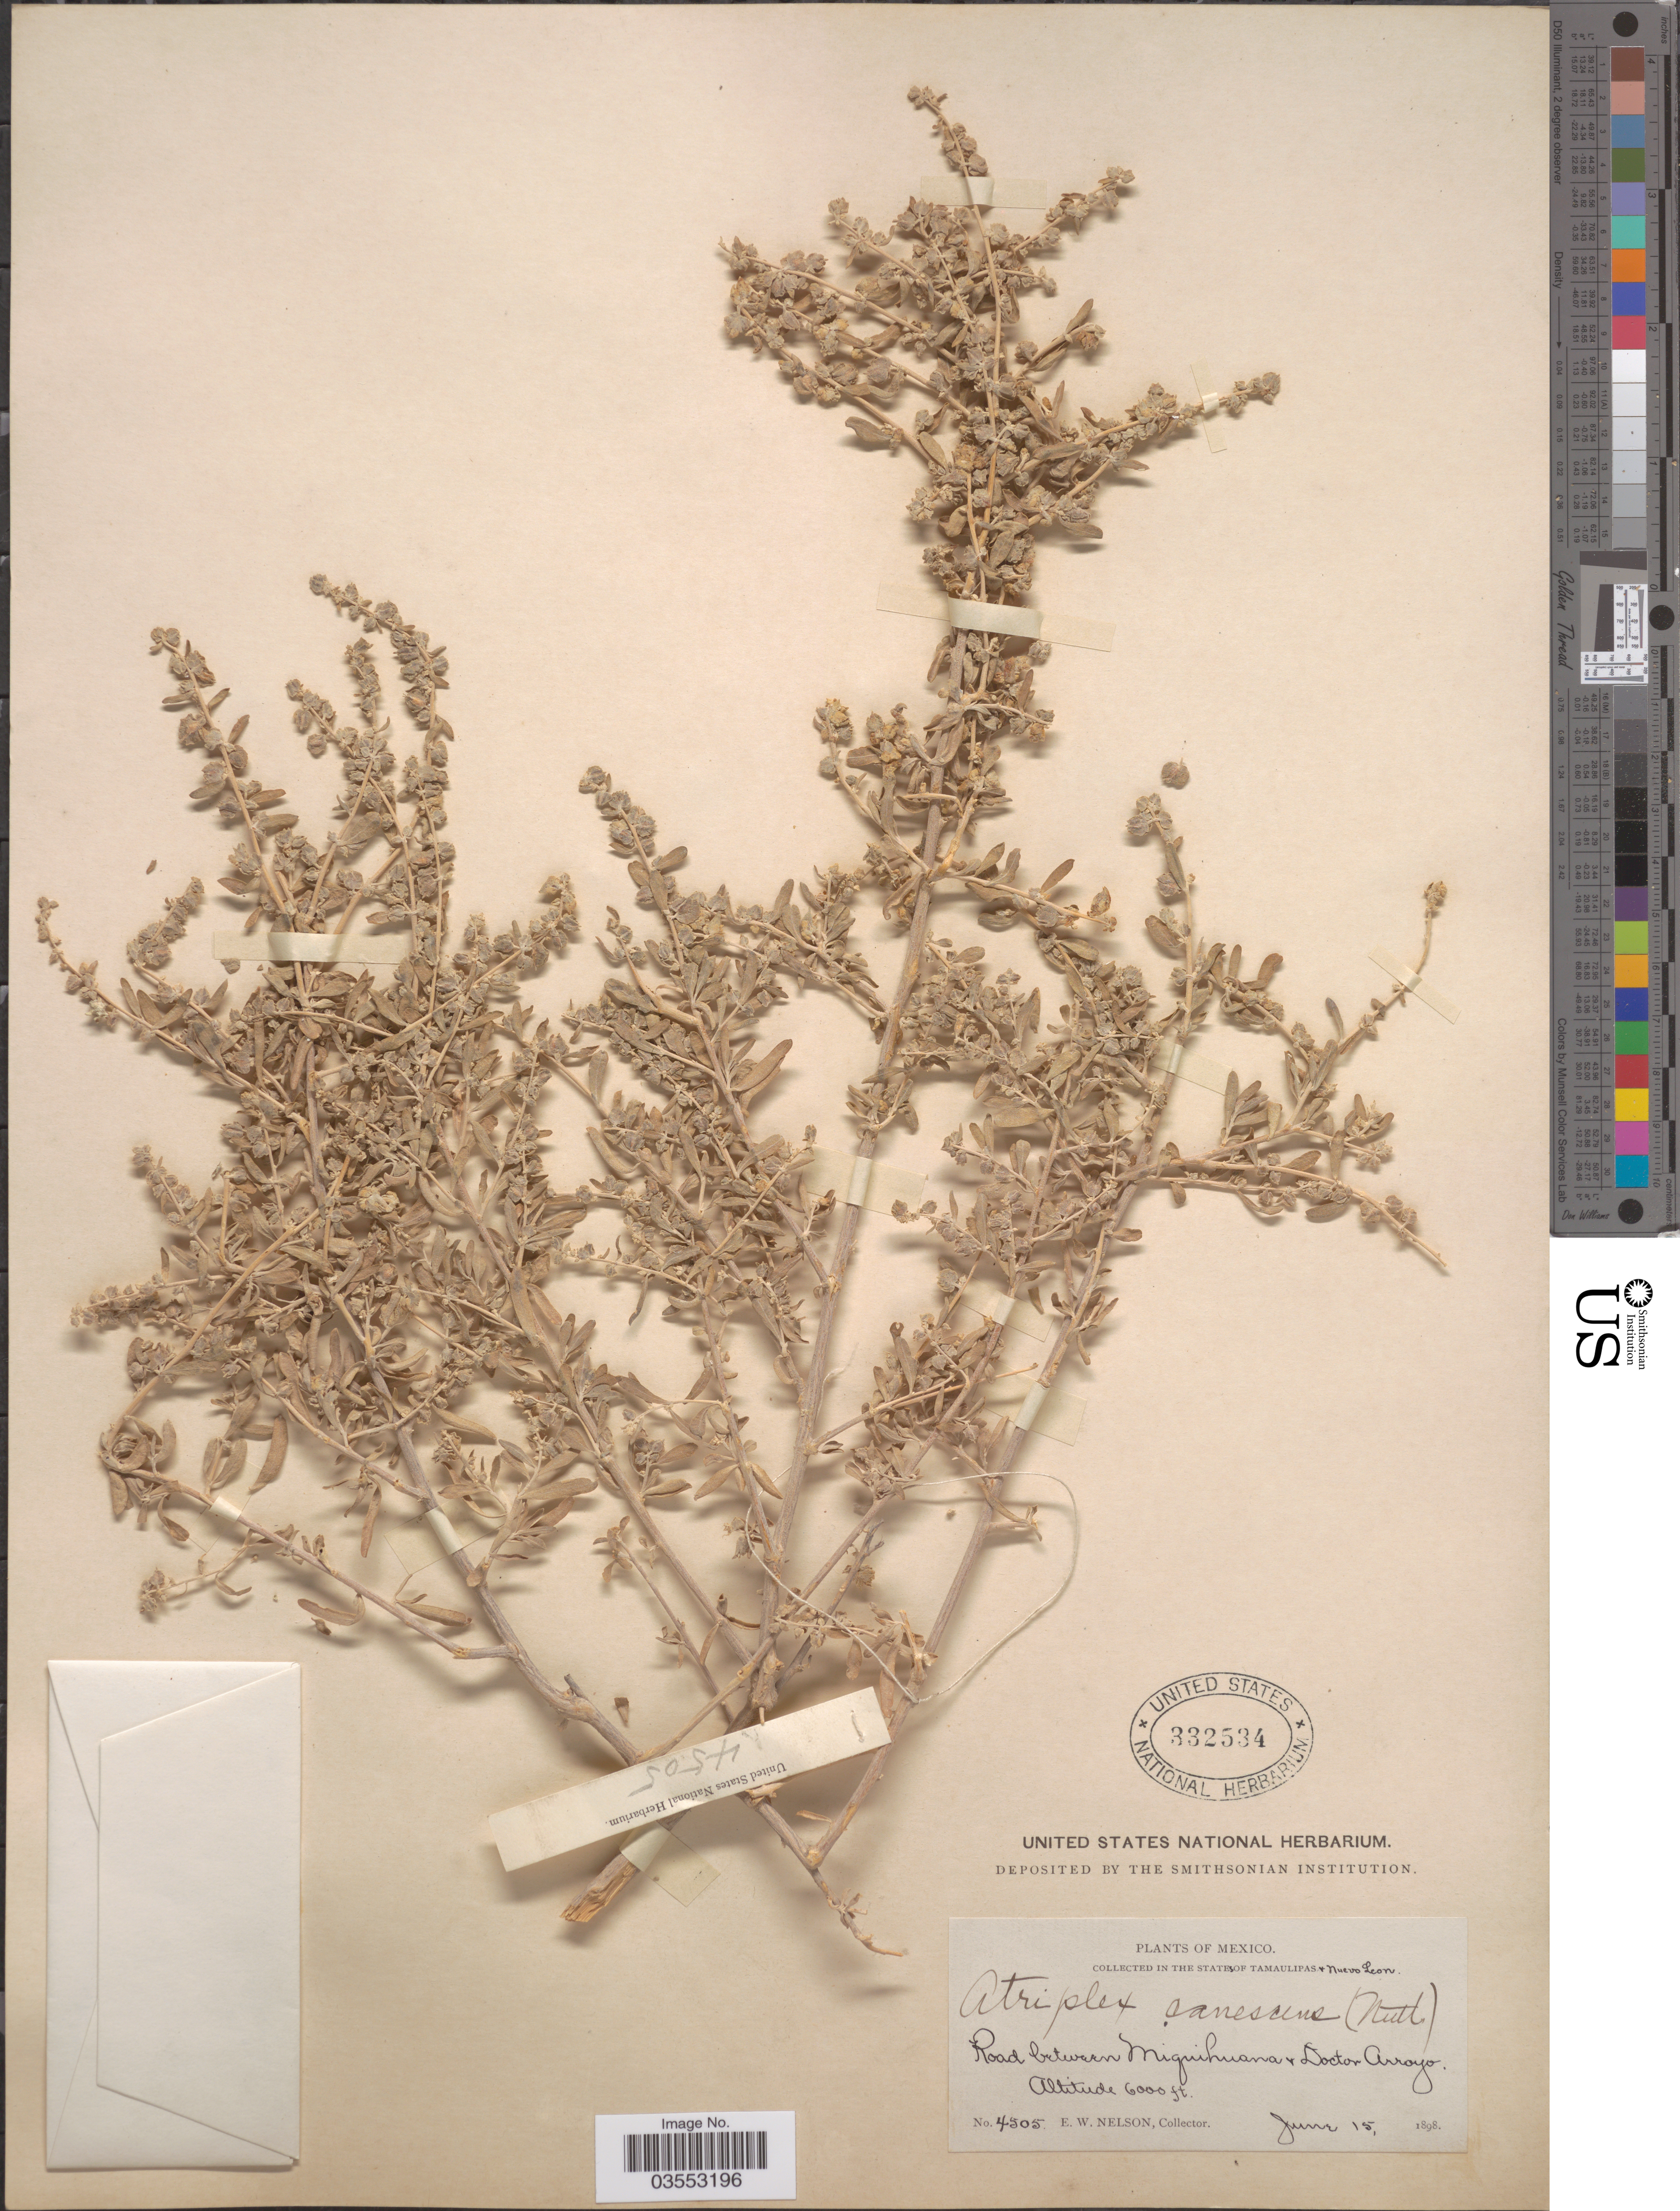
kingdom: Plantae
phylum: Tracheophyta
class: Magnoliopsida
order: Caryophyllales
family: Amaranthaceae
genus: Atriplex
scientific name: Atriplex canescens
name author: (Pursh) Nutt.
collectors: E. W. Nelson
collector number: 4505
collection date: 1898-06-15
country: Mexico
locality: In the State of Tamaulipas & Nuevo Leon. Road between Miquihuana & Doctor Arroyo.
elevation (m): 1829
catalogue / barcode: US 332534